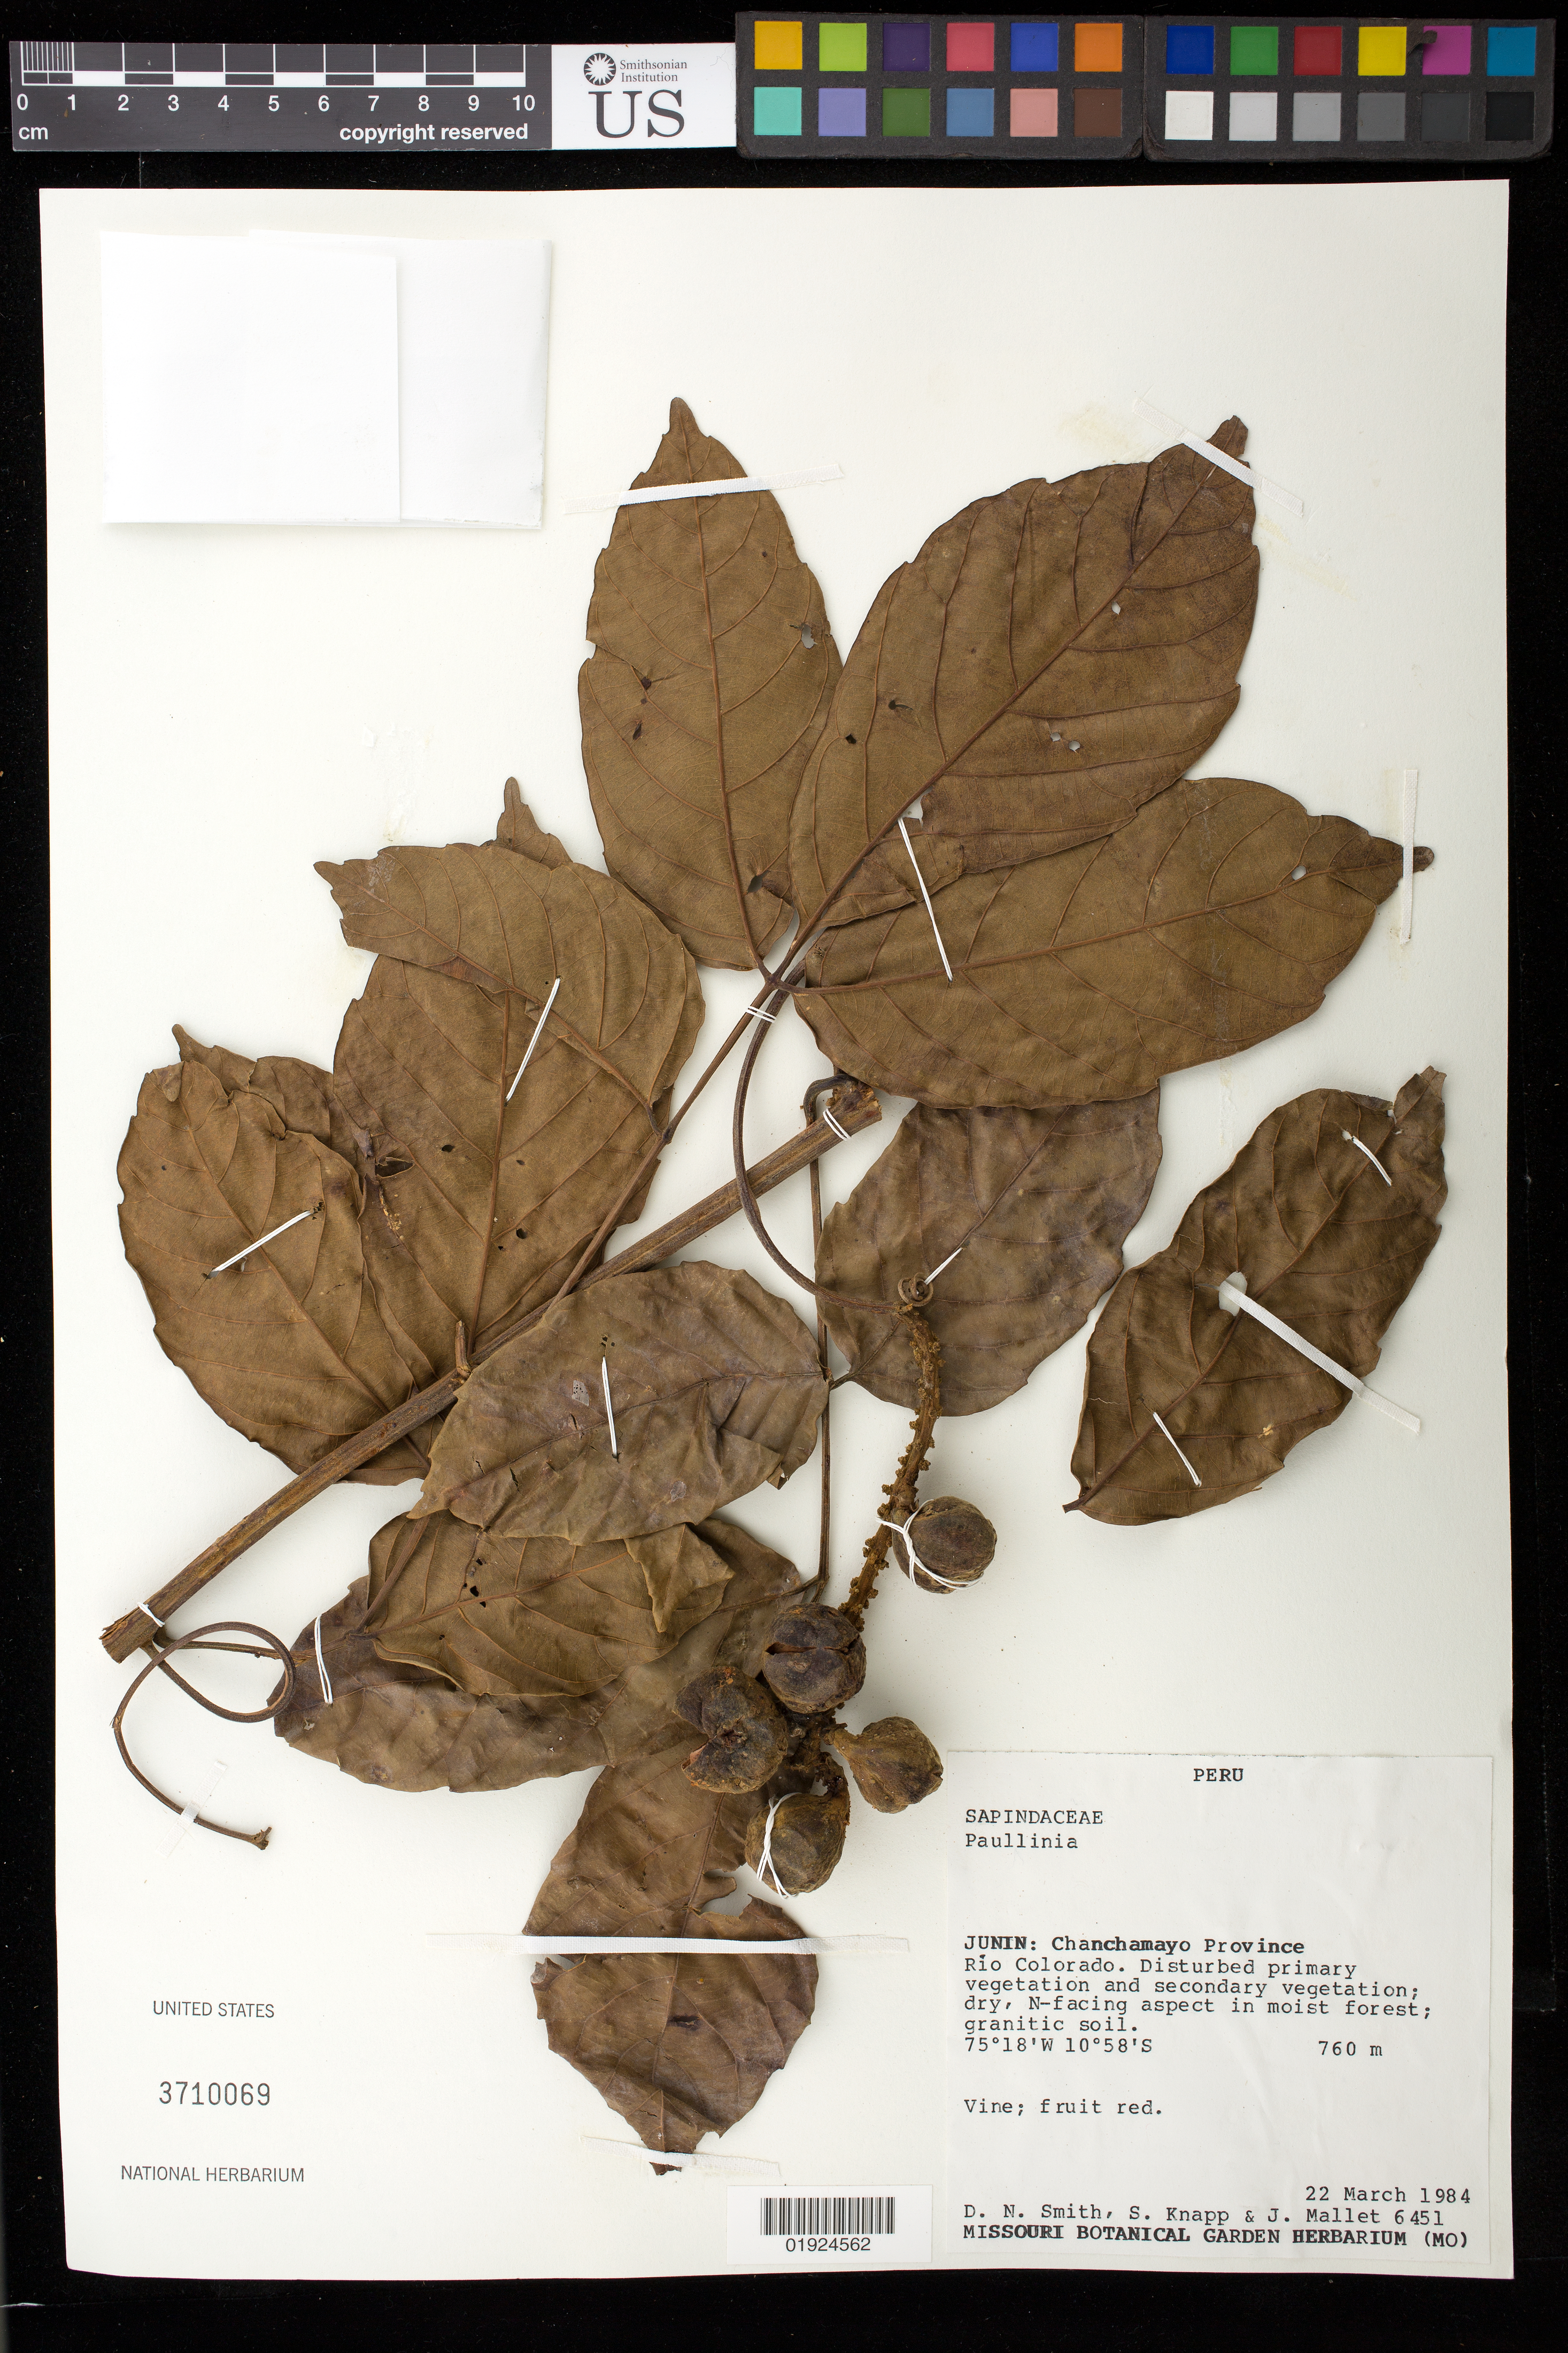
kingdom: Plantae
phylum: Tracheophyta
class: Magnoliopsida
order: Sapindales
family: Sapindaceae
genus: Paullinia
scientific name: Paullinia sp.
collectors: D. Smith, S. Knapp & J. Mallet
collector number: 6451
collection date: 1984-03-22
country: Peru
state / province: Junín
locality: Chanchamayo Province. Río Colorado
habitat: Disturbed primary vegetation and secondary vegetation; dry, N-facing aspect in moist forest, granitic soil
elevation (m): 760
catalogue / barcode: US 3710069